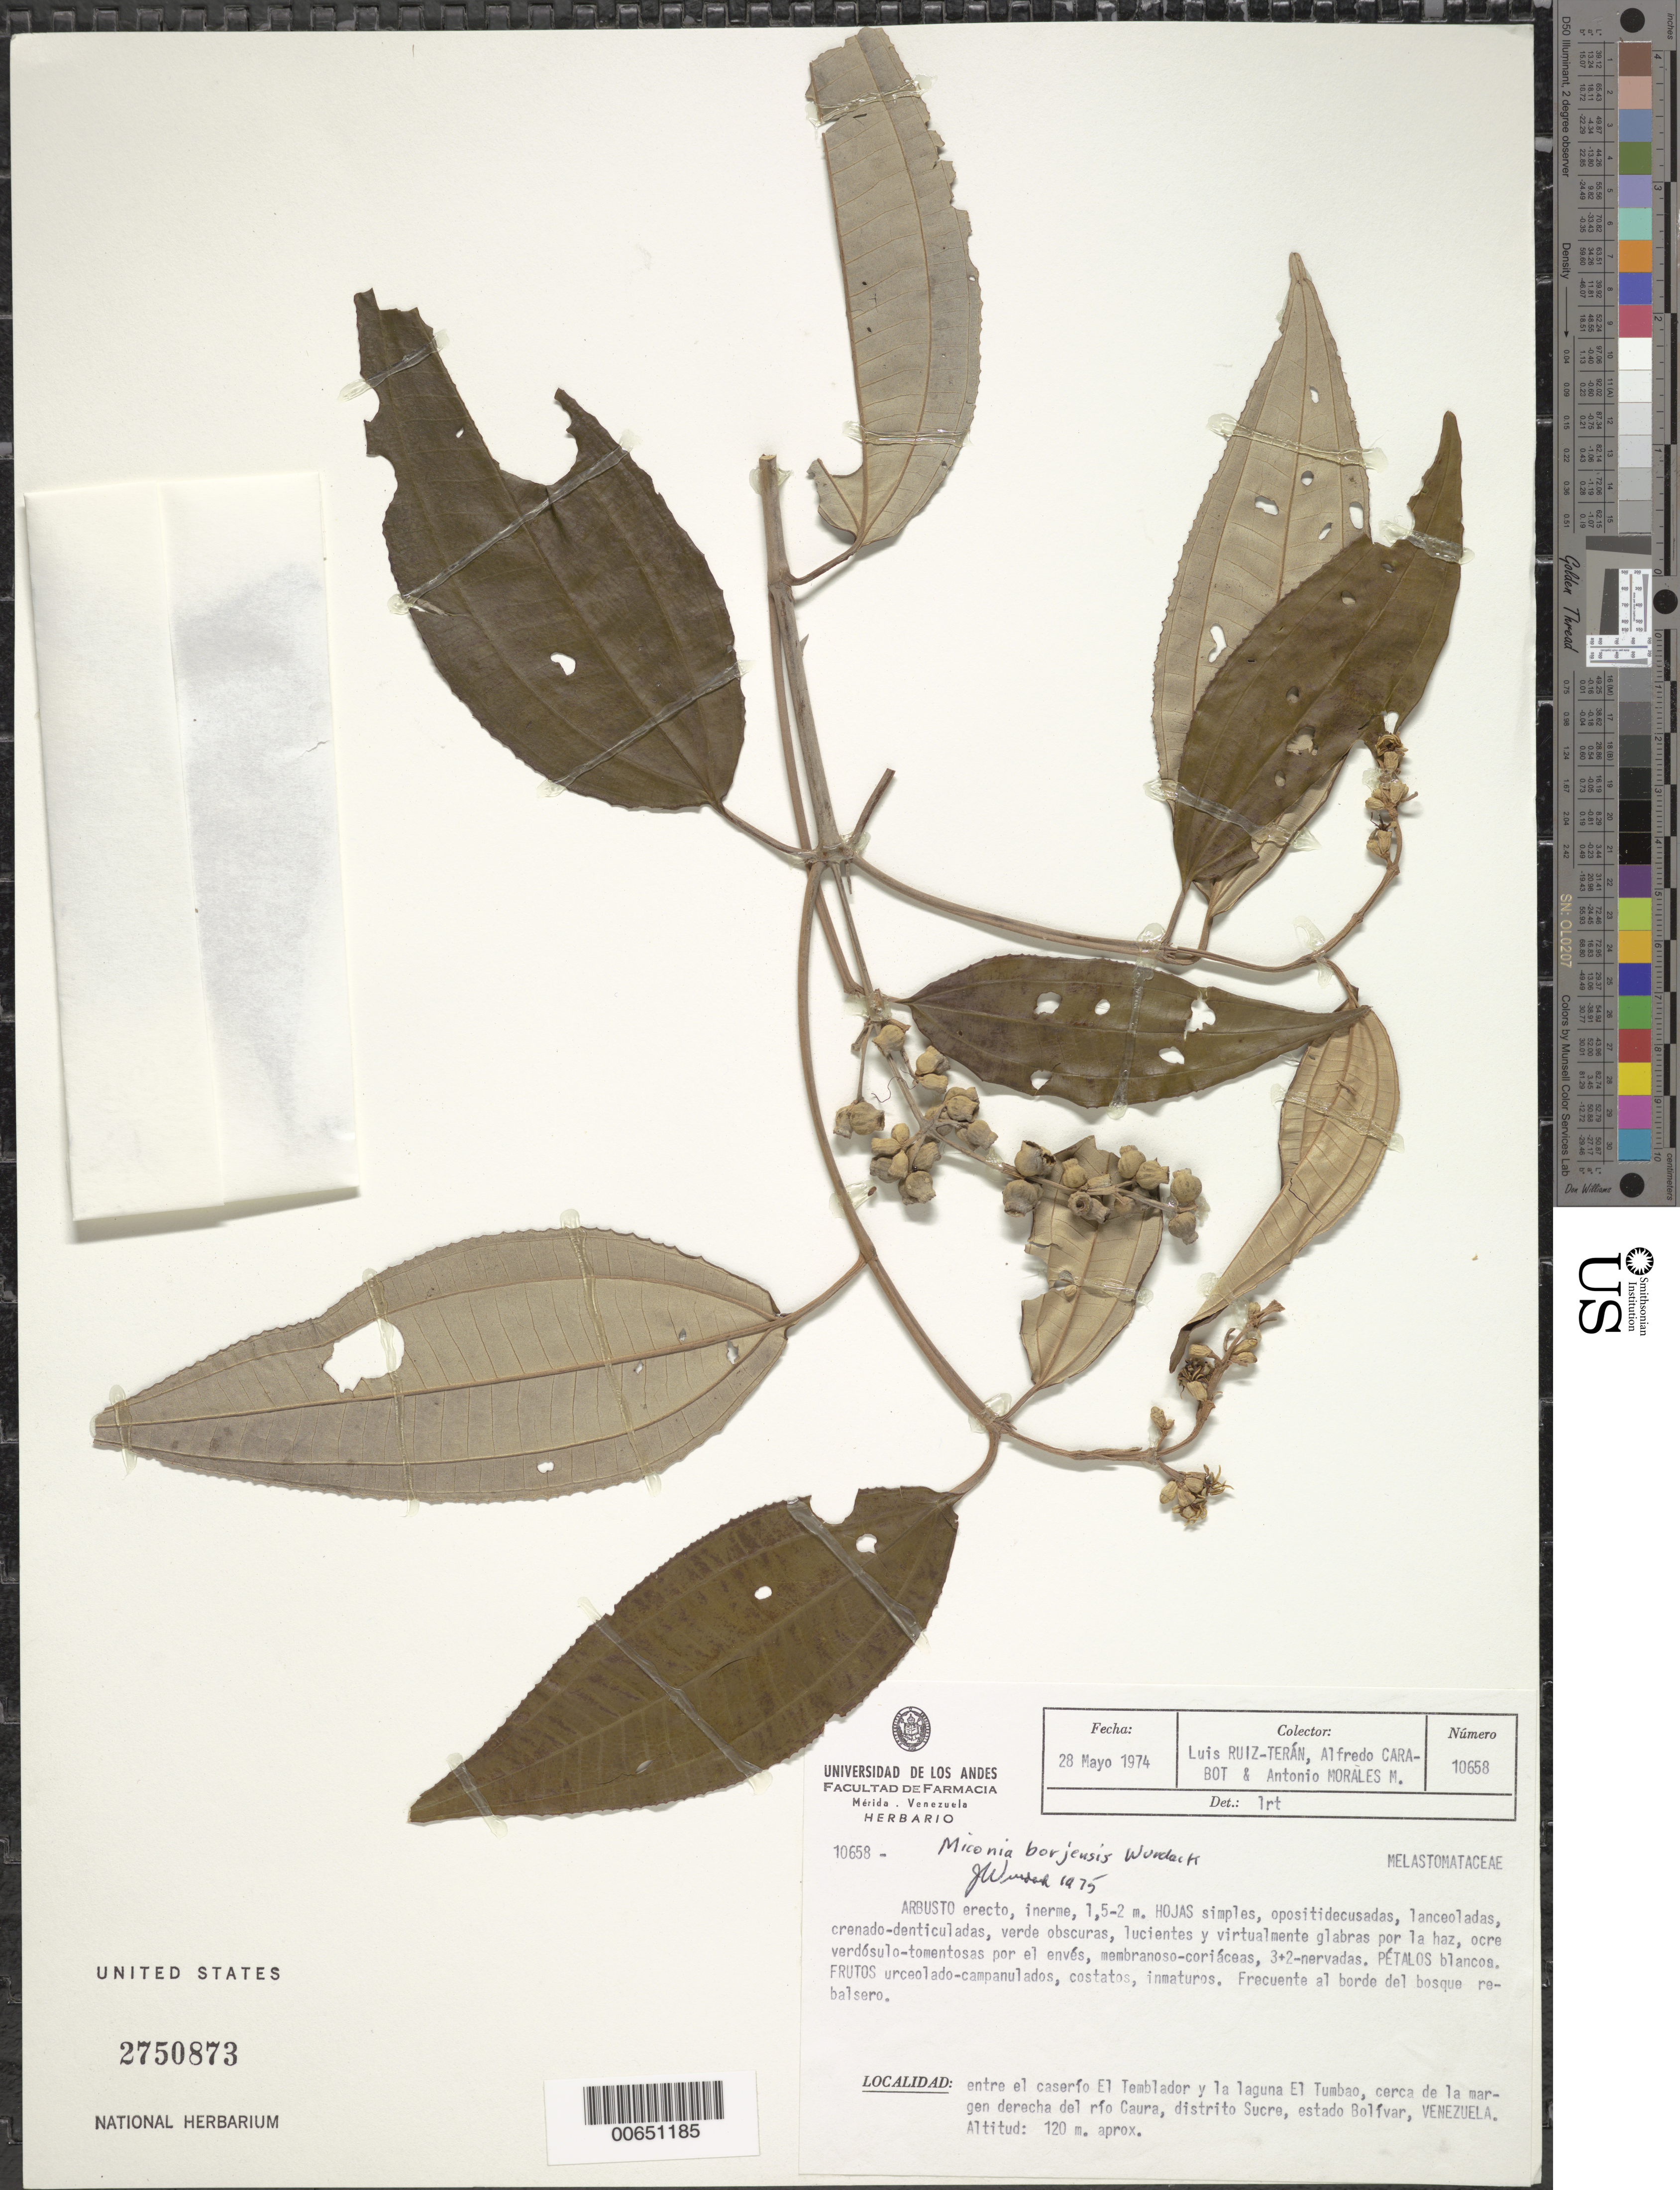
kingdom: Plantae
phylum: Tracheophyta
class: Magnoliopsida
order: Myrtales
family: Melastomataceae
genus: Miconia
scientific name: Miconia borjensis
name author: Wurdack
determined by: Wurdack, John J., (US), US (UNITED STATES)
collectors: L. E. Ruíz-Terán, A. Carabot C. & A. Morales M.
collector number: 10658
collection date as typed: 28-May-74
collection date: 1974-05-28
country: Venezuela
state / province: Bolívar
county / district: Sucre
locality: El Temblador caserío to la laguna El Tumbao, cerca río Caura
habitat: Cerca margen derecha del rio; al borde del bosque rebalsero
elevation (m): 120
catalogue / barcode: US 2750873